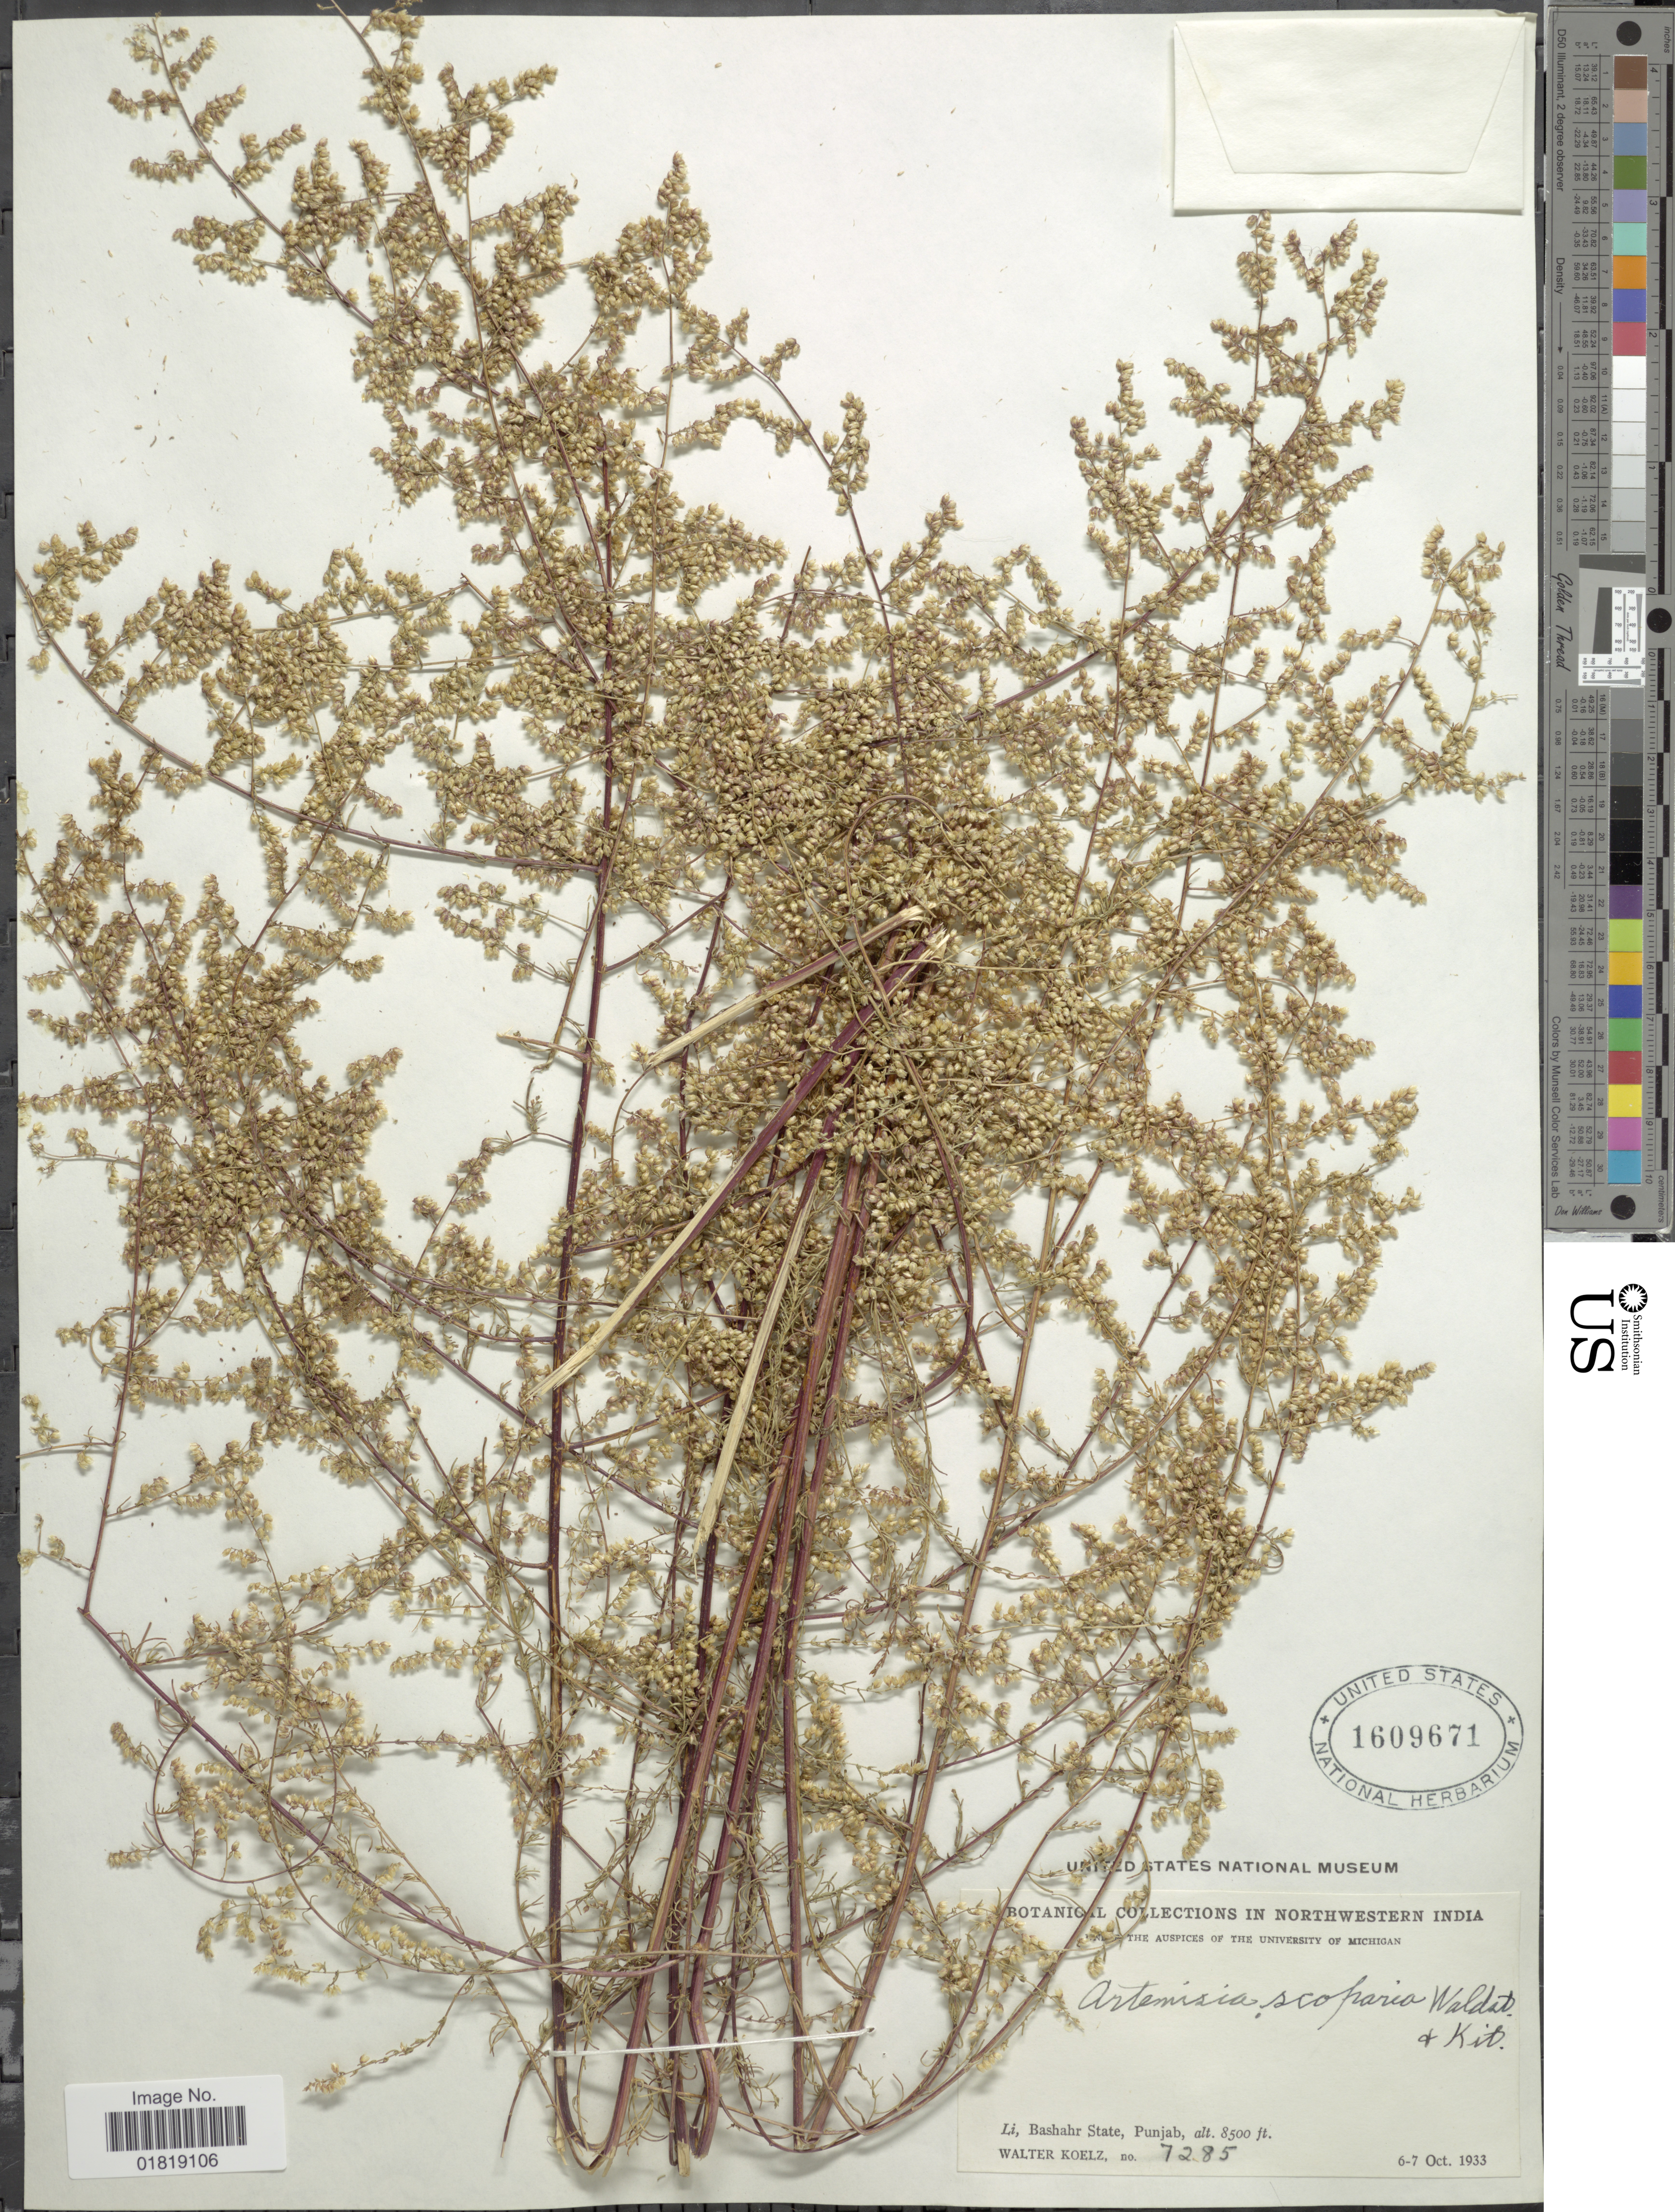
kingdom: Plantae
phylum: Tracheophyta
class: Magnoliopsida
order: Asterales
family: Asteraceae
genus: Artemisia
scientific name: Artemisia scoparia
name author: Waldst. & Kit.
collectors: W. N. Koelz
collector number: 7285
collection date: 1933-10-06/1933-10-07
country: India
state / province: Punjab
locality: Northwestern India, Li, Bashahr State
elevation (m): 2591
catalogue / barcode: US 1609671